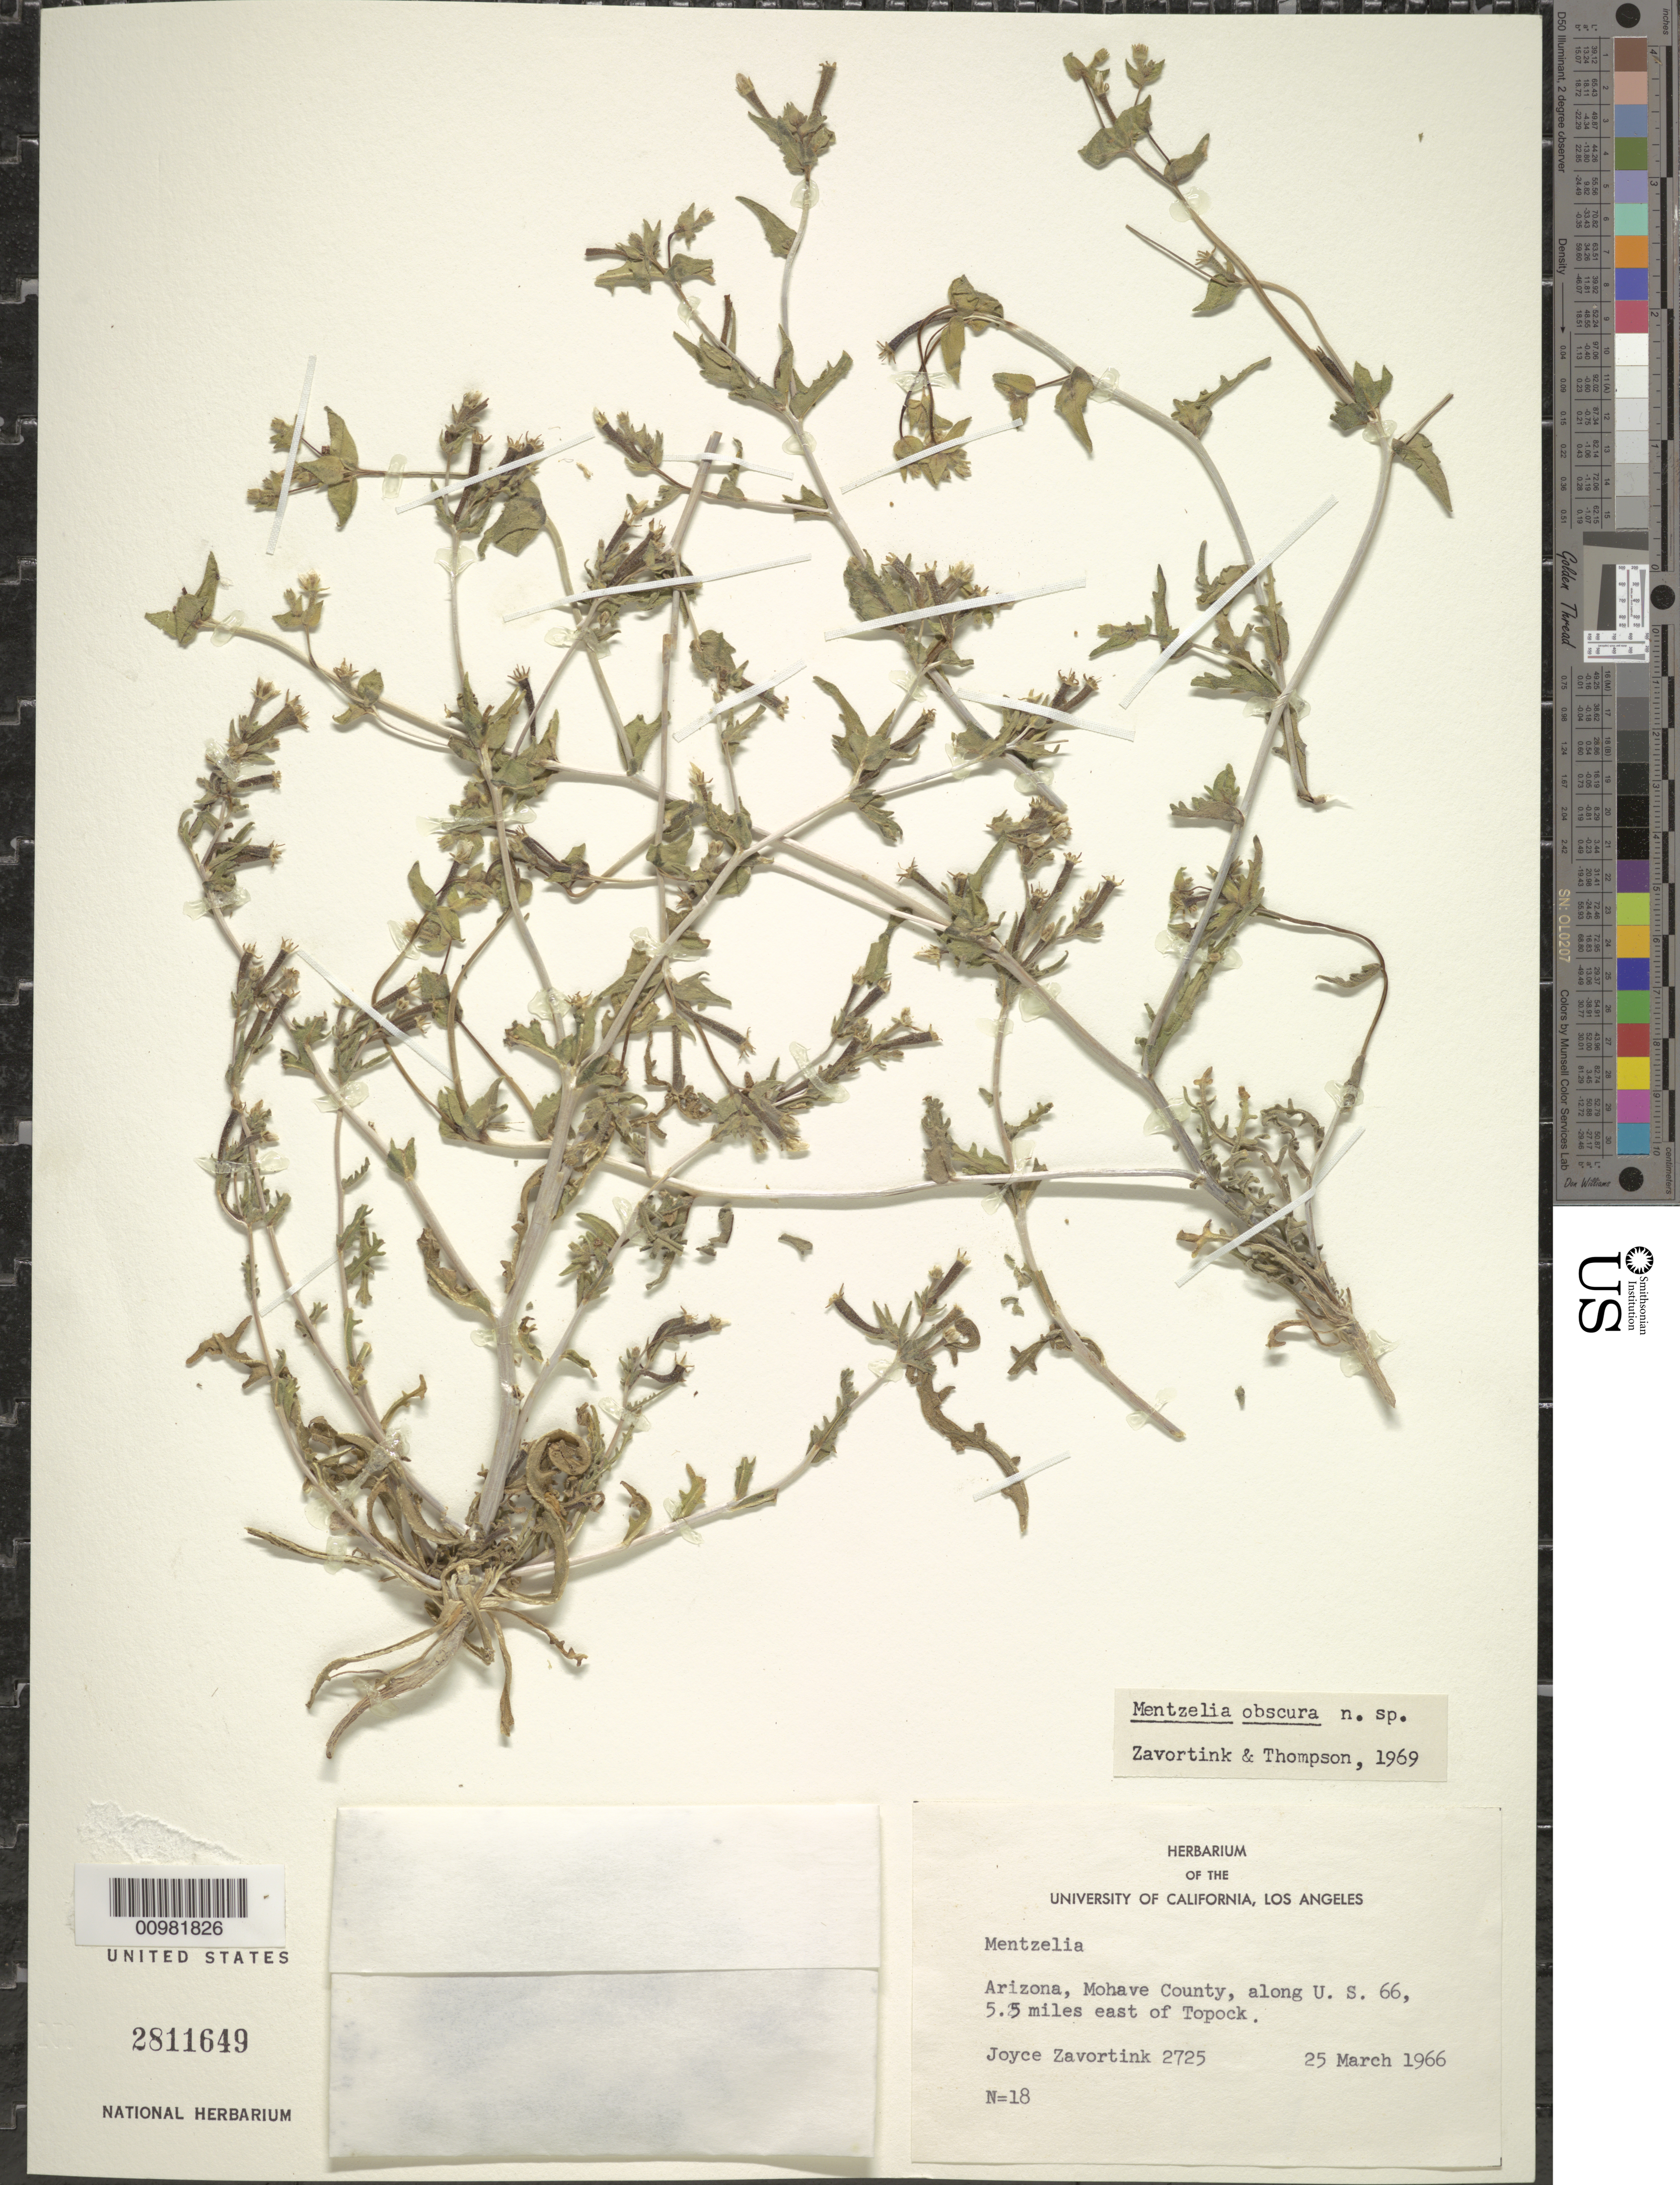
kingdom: Plantae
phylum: Tracheophyta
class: Magnoliopsida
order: Cornales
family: Loasaceae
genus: Mentzelia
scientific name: Mentzelia obscura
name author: H.J. Thomps. & J.E. Roberts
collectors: J. E. Zavortink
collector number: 2725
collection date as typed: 25 Mar 1966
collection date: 1966-03-25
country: United States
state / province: Arizona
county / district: Mohave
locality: along US. 66; 5.5 mi. E. of Topock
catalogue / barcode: US 2811649